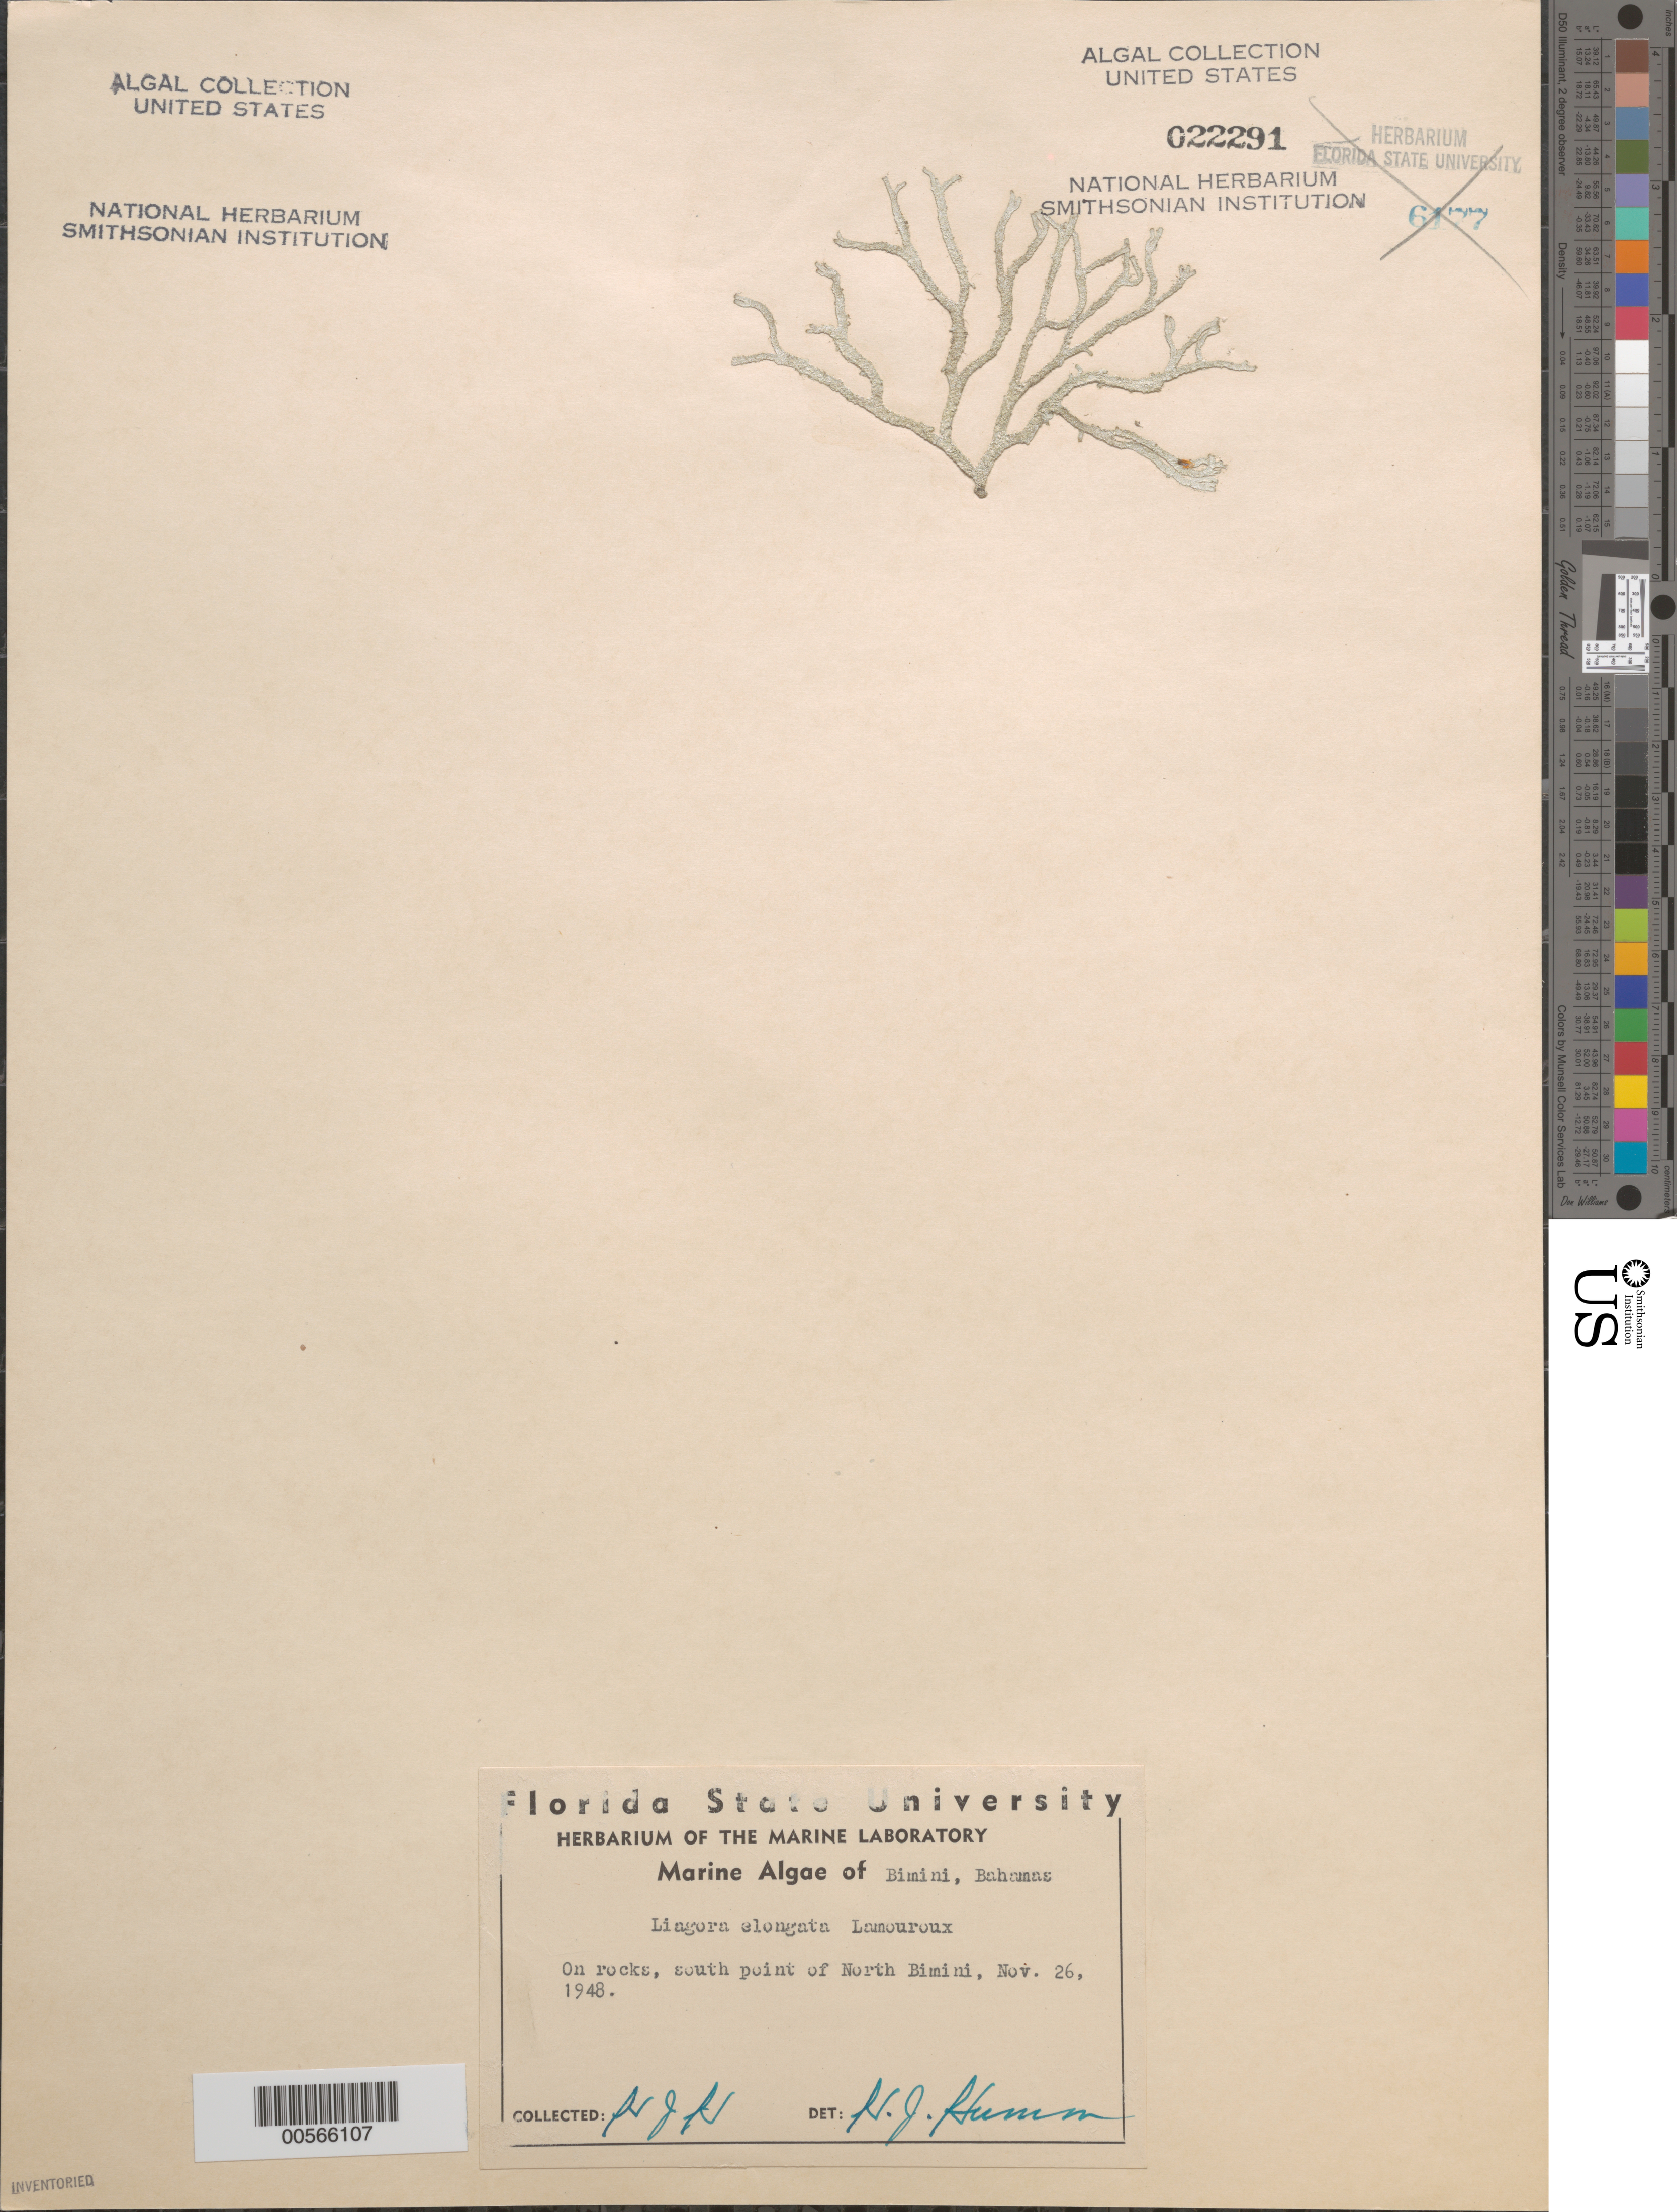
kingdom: Plantae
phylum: Rhodophyta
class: Florideophyceae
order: Nemaliales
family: Liagoraceae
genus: Liagora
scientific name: Liagora elongata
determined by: Humm, Harold J.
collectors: H. J. Humm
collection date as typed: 26 Nov 1948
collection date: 1948-11-26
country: Bahamas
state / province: Biminis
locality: North bimini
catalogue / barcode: US 22291